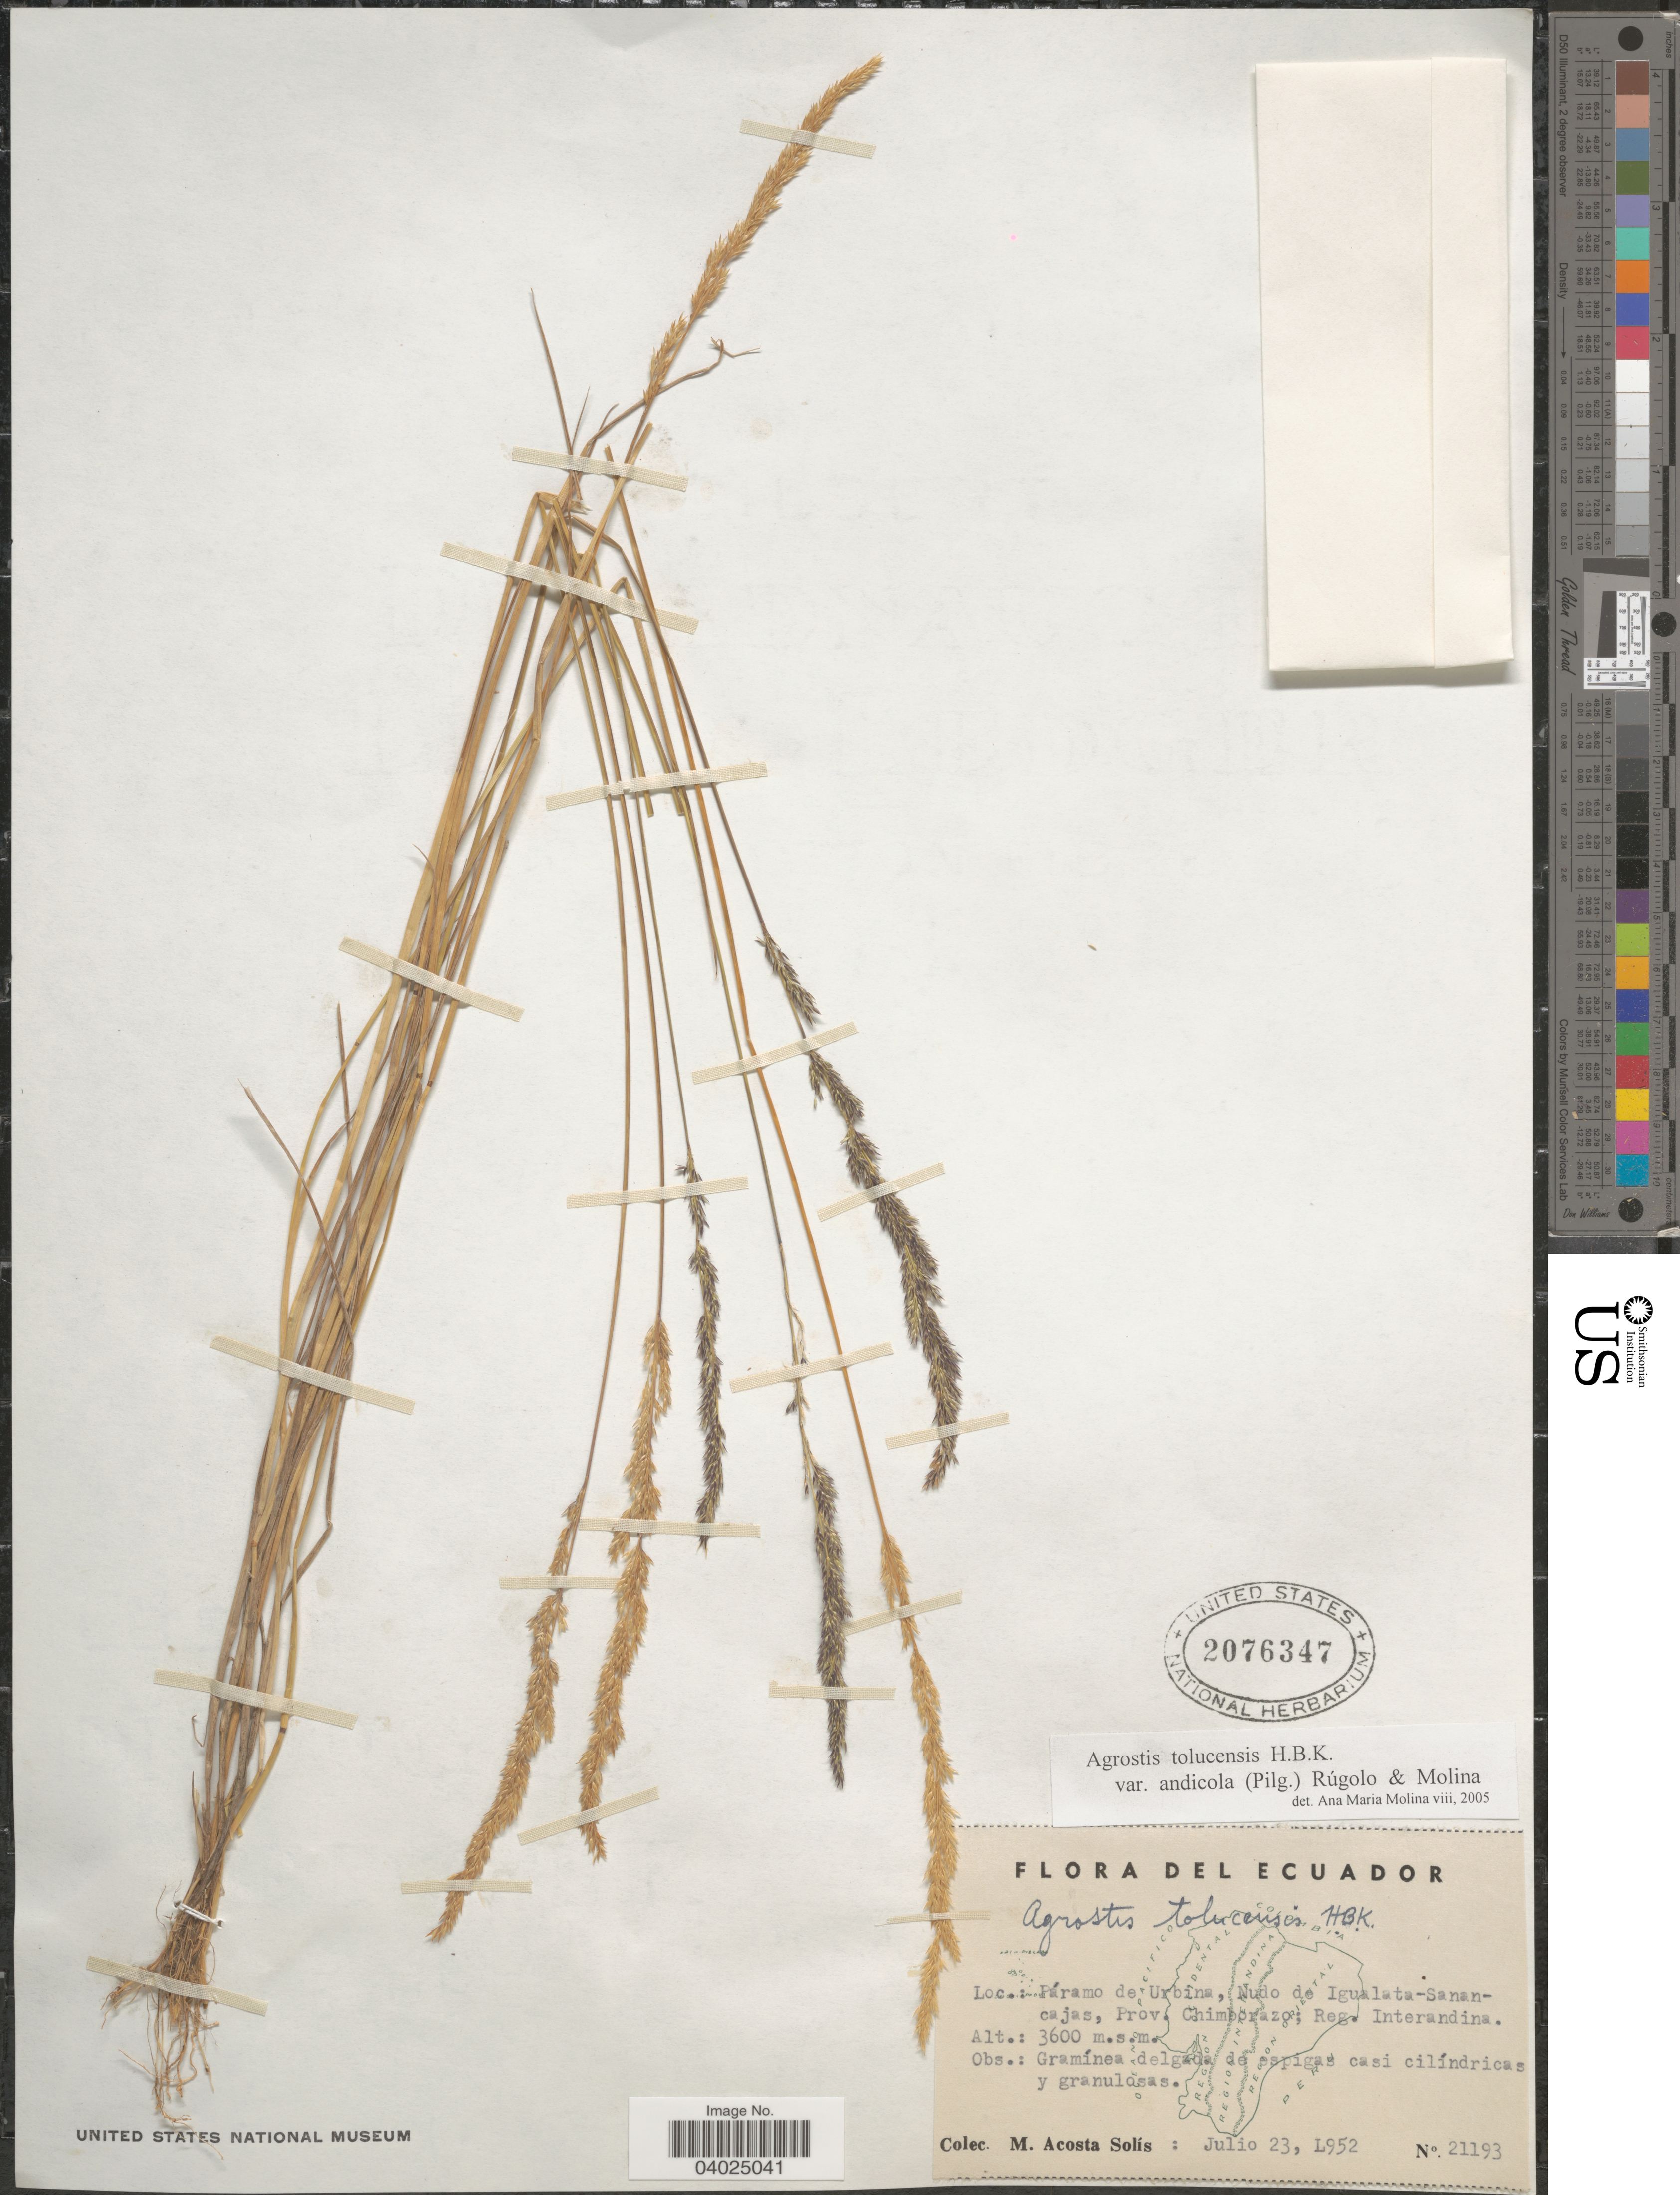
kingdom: Plantae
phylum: Tracheophyta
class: Liliopsida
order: Poales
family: Poaceae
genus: Agrostis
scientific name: Agrostis tolucensis var. andicola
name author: (Pilg.) Rúgolo & A.M. Molina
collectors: M. Acosta Solis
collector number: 21193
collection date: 1952-07-23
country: Ecuador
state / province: Chimborazo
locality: Páramo de Urbina, Nudo de Igualata-Sanancajas; Reg. Interandina.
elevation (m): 3600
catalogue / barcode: US 2076347